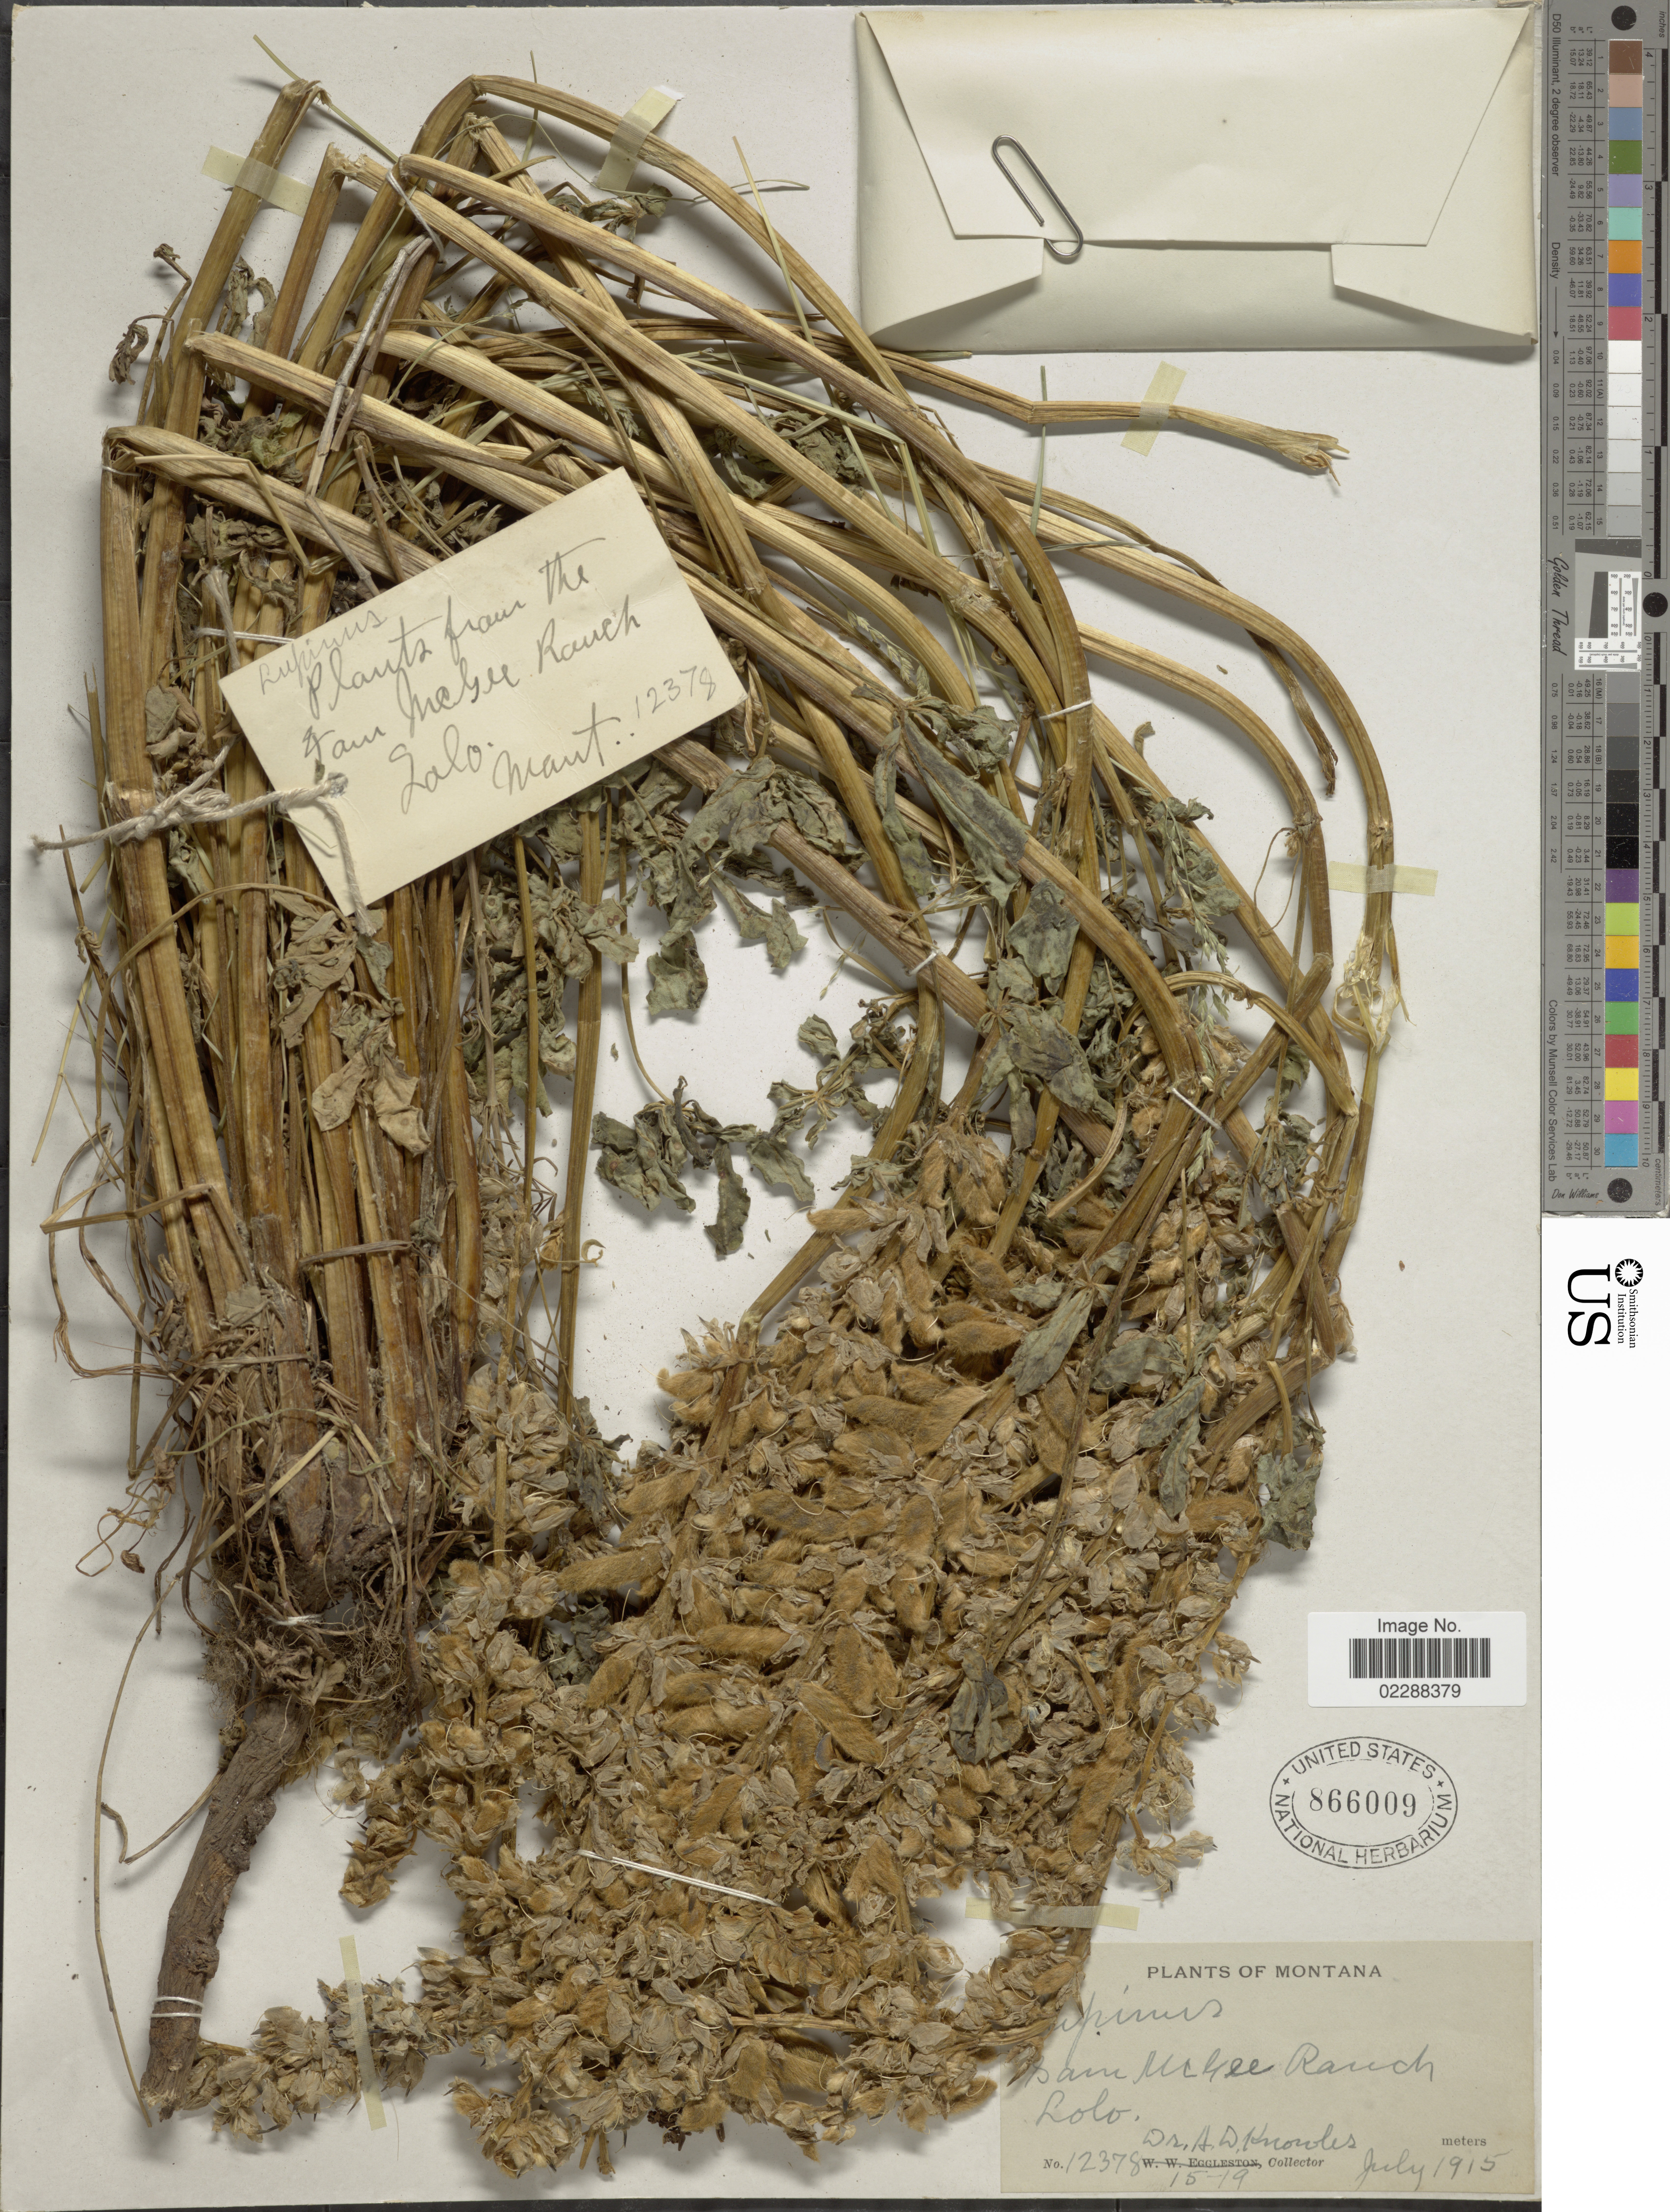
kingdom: Plantae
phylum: Tracheophyta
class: Magnoliopsida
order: Fabales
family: Fabaceae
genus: Lupinus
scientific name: Lupinus sp.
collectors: A. Knowles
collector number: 866009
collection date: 1915-07-15/1915-07-19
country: United States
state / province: Montana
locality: San McGee Ranch, Lolo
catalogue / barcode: US 866009